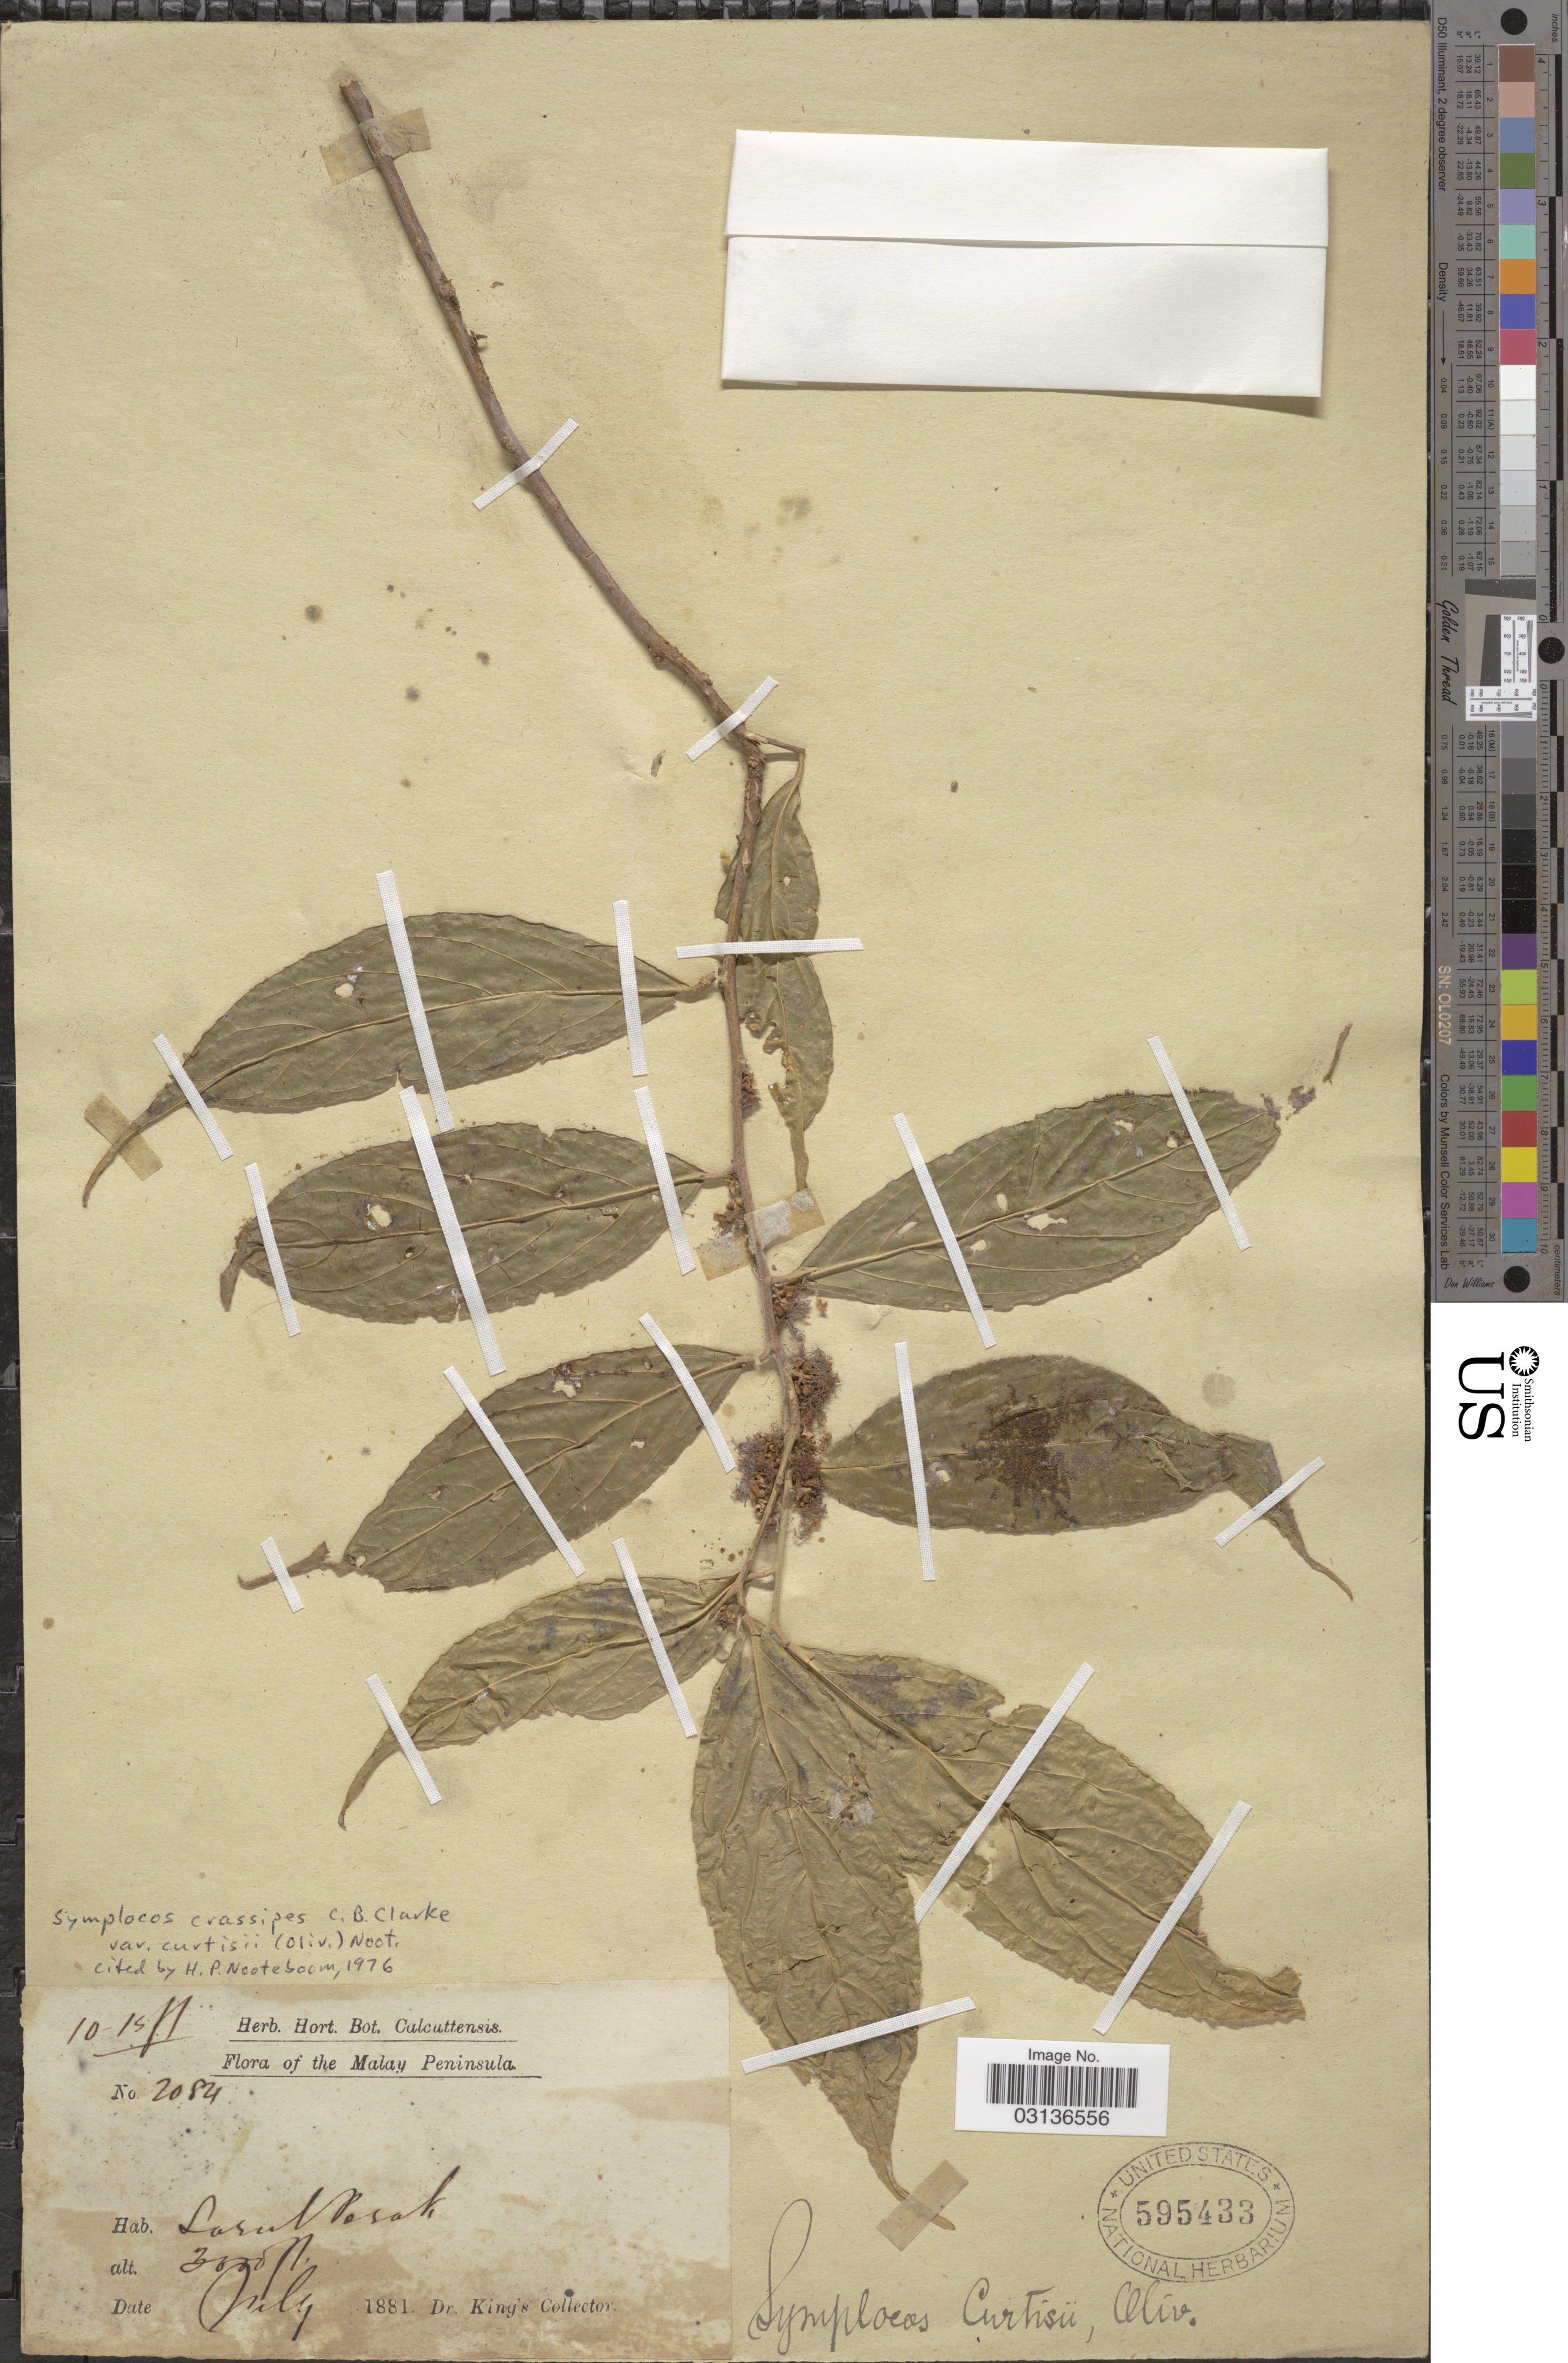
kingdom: Plantae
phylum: Tracheophyta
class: Magnoliopsida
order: Ericales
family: Symplocaceae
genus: Symplocos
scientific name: Symplocos crassipes var. curtisii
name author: (Oliv.) Noot.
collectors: Dr. King's collector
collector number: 2084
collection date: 1881-07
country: Malaysia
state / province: Perak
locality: Malay Peninsula. Larut Perak.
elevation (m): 914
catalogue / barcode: US 595433